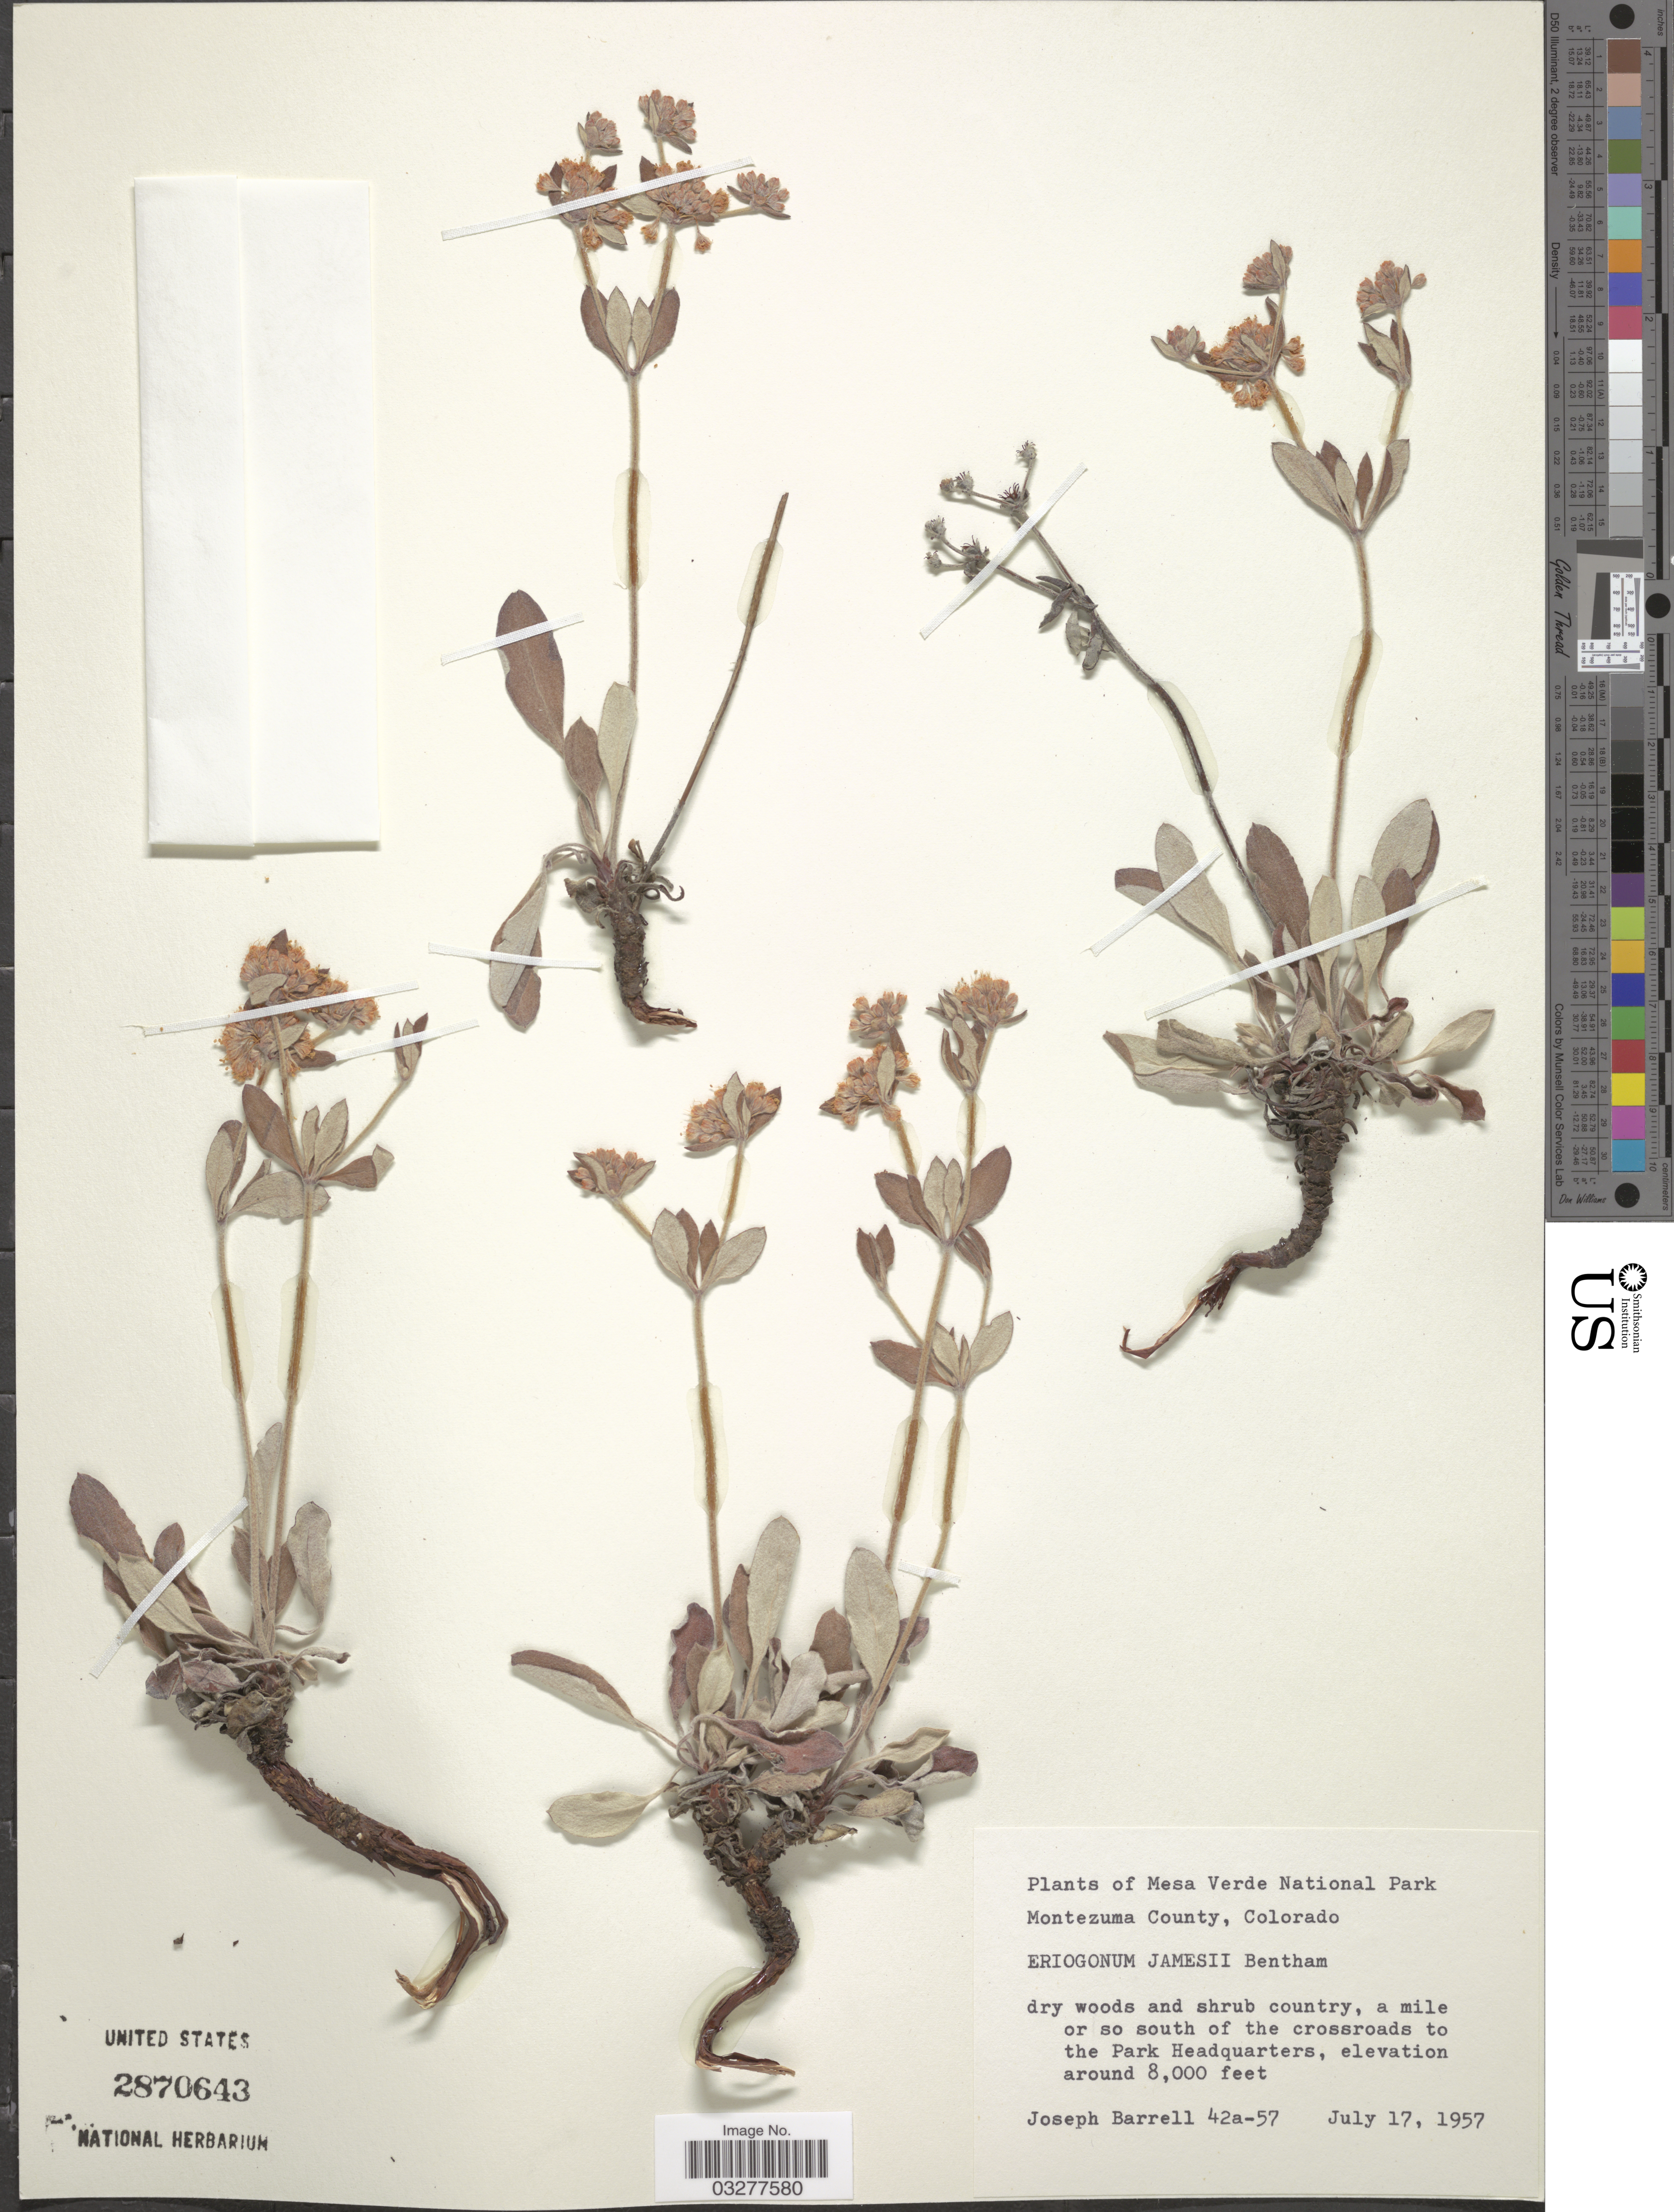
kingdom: Plantae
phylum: Tracheophyta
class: Magnoliopsida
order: Caryophyllales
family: Polygonaceae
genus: Eriogonum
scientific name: Eriogonum jamesii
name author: Benth.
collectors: J. Barrell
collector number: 42a-57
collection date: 1957-07-17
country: United States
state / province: Colorado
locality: Mesa Verde National Park, Montezuma County, a mile or so south of the crossroads to the Park Headquarters.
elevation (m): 2438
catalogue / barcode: US 2870643